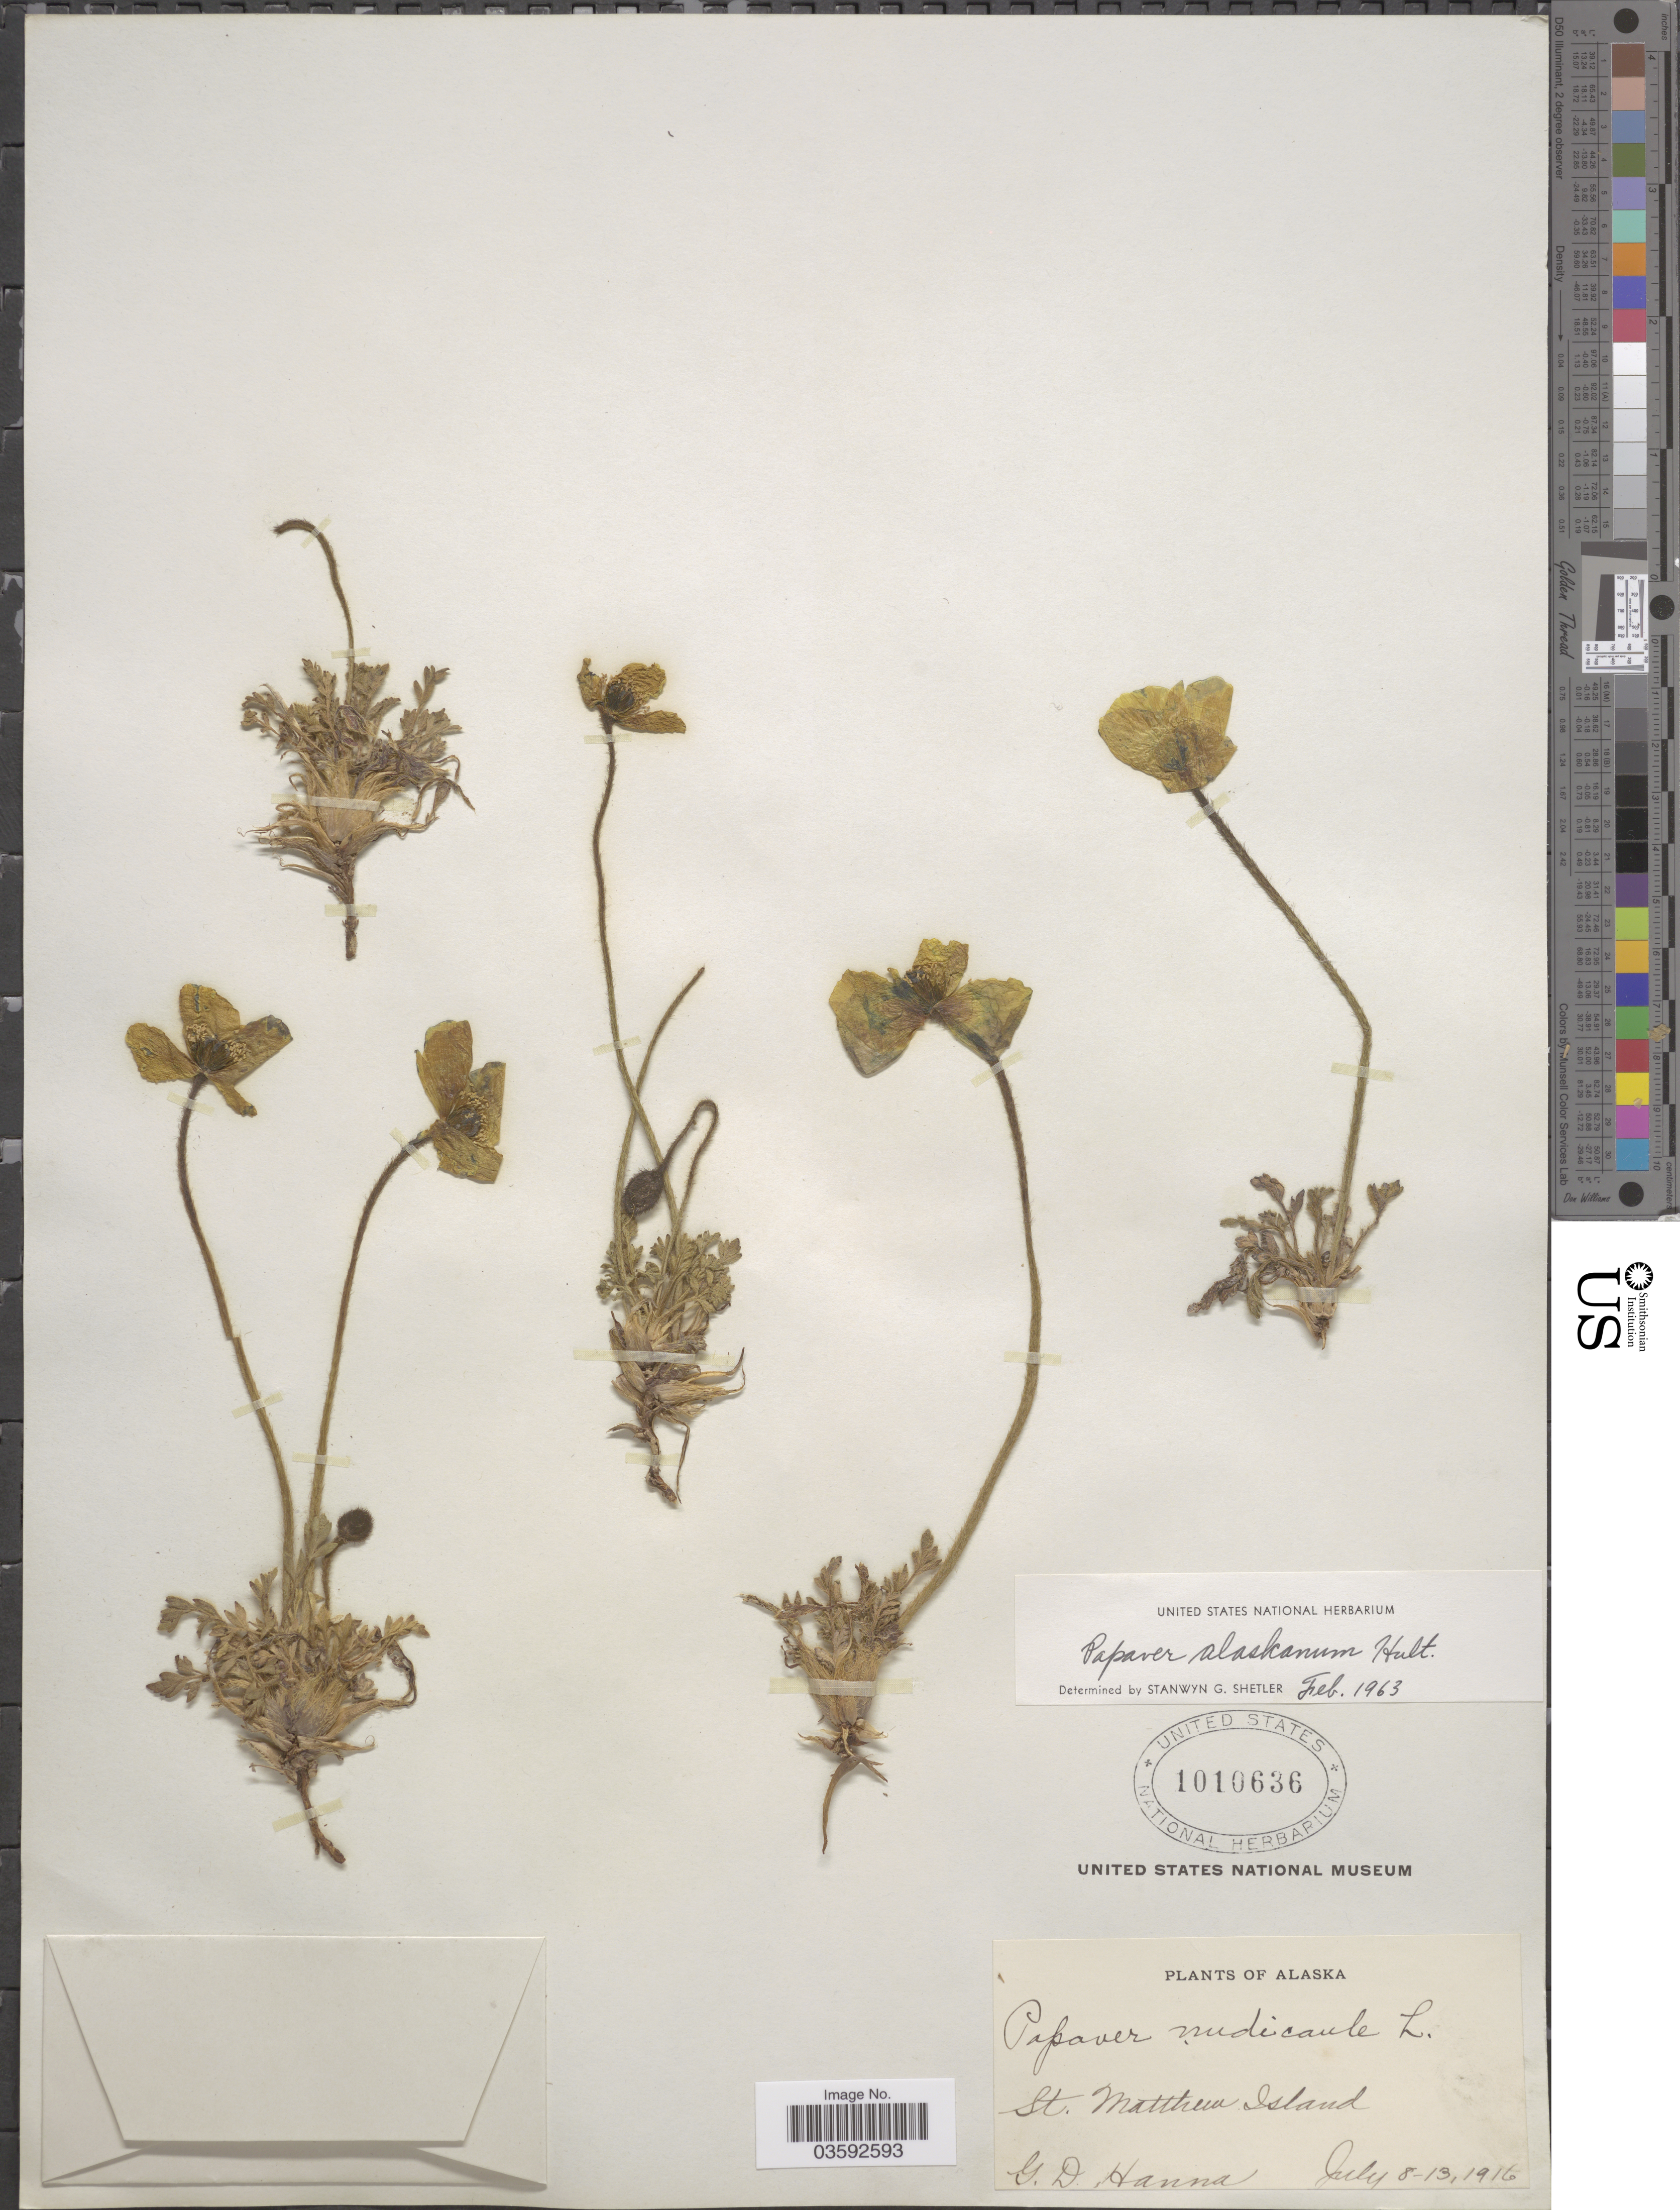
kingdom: Plantae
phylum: Tracheophyta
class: Magnoliopsida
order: Ranunculales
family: Papaveraceae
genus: Papaver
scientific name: Papaver alaskanum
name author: Hultén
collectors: G. D. Hanna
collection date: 1916-07-08/1916-07-13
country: United States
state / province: Alaska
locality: St. Matthew Island.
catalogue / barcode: US 1010636